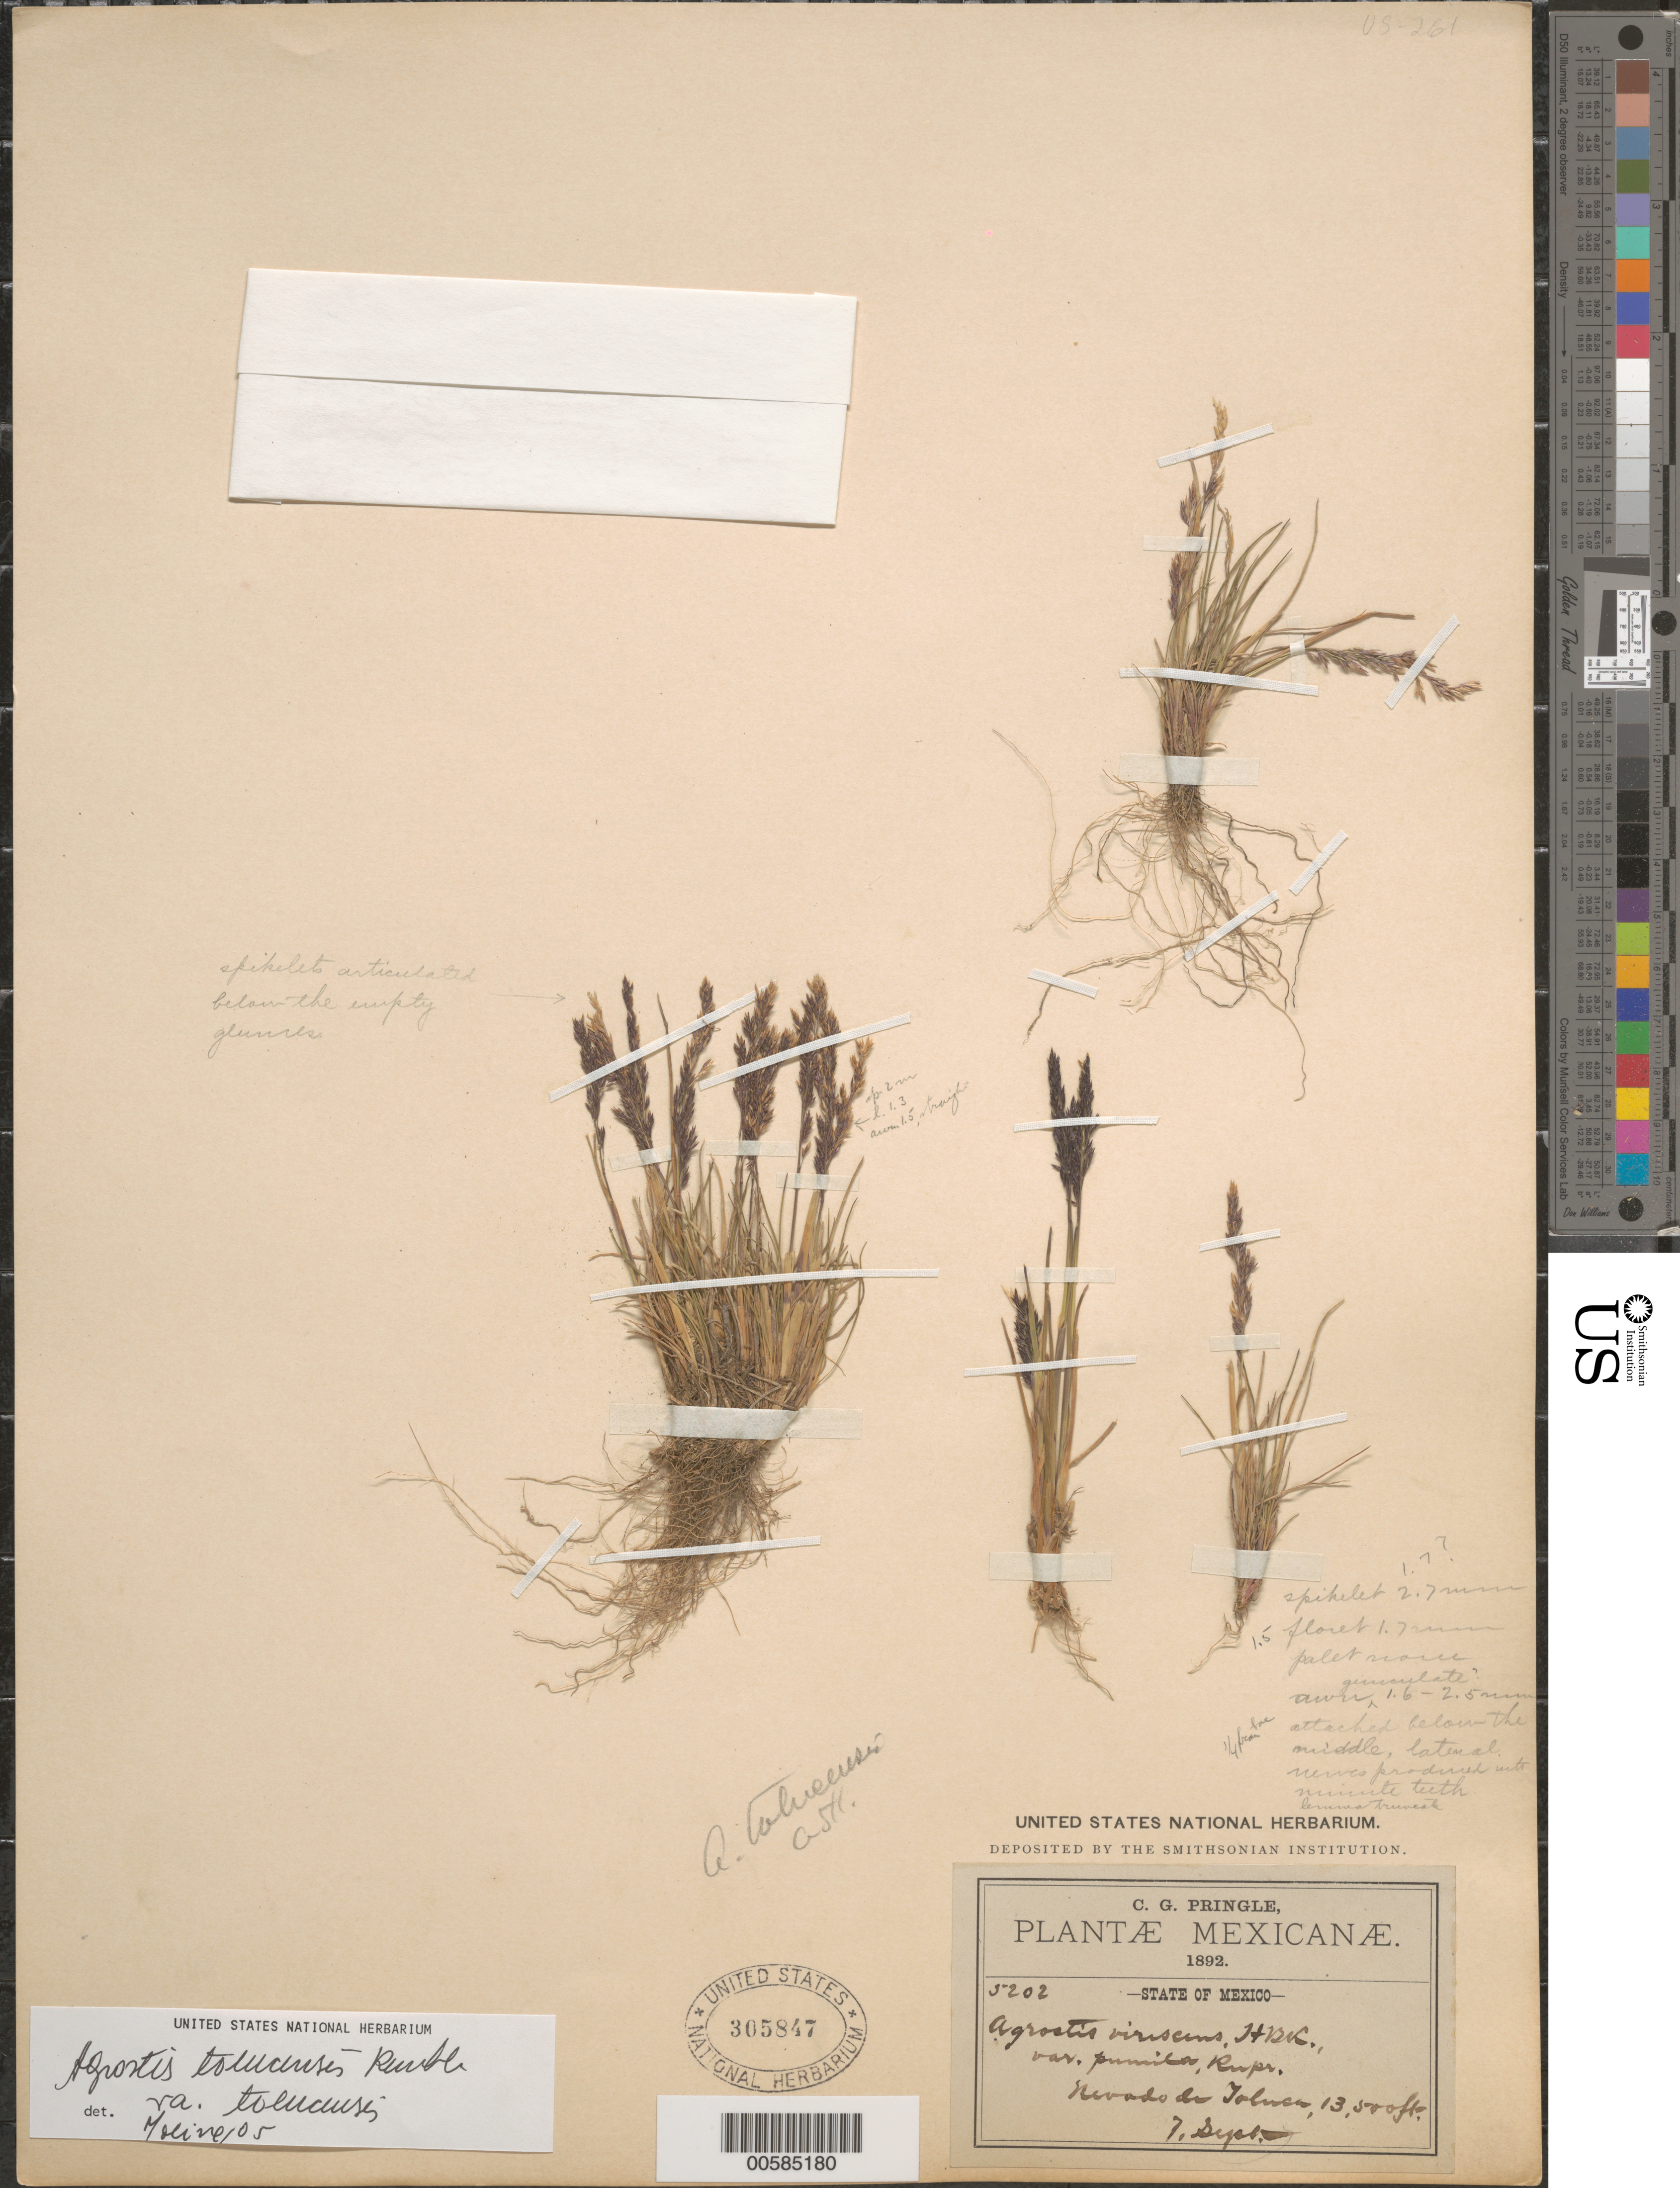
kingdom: Plantae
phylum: Tracheophyta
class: Liliopsida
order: Poales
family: Poaceae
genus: Agrostis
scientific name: Agrostis tolucensis Kunth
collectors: C. G. Pringle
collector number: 5202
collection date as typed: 7 Sep 1892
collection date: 1892-09-07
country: Mexico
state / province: México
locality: Nevado de Toluca.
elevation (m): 4115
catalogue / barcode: US 305847